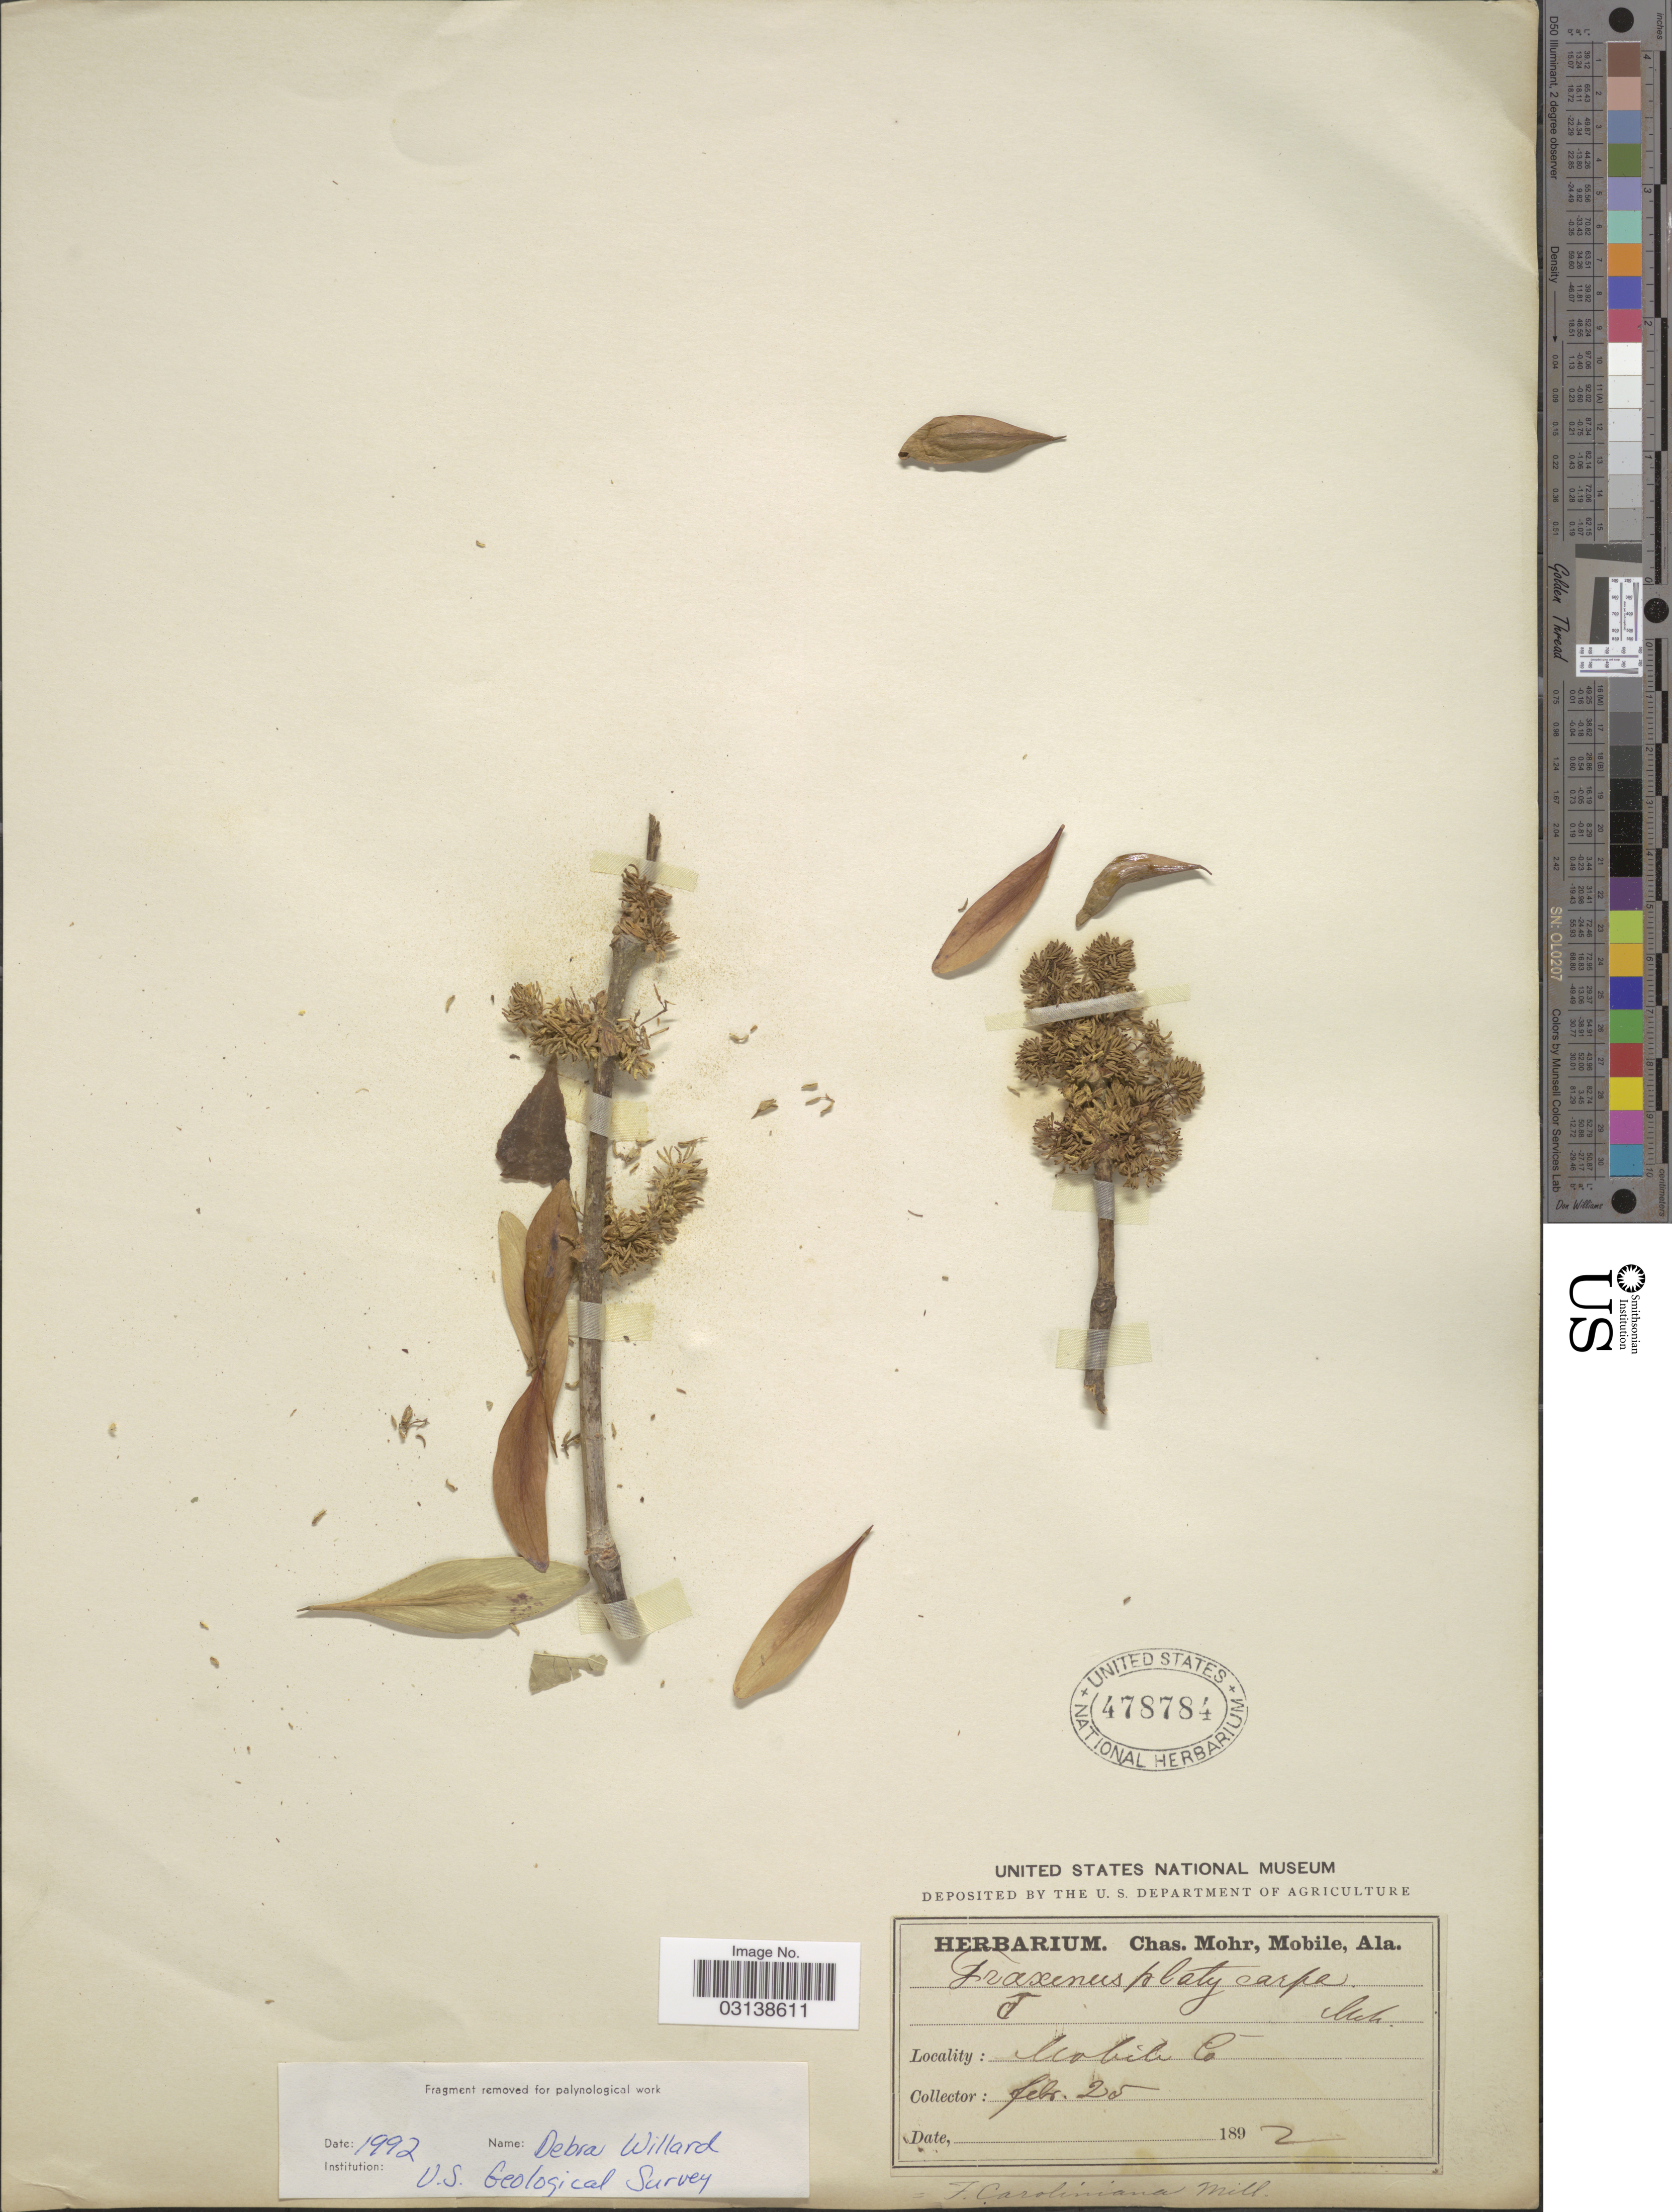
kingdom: Plantae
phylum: Tracheophyta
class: Magnoliopsida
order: Lamiales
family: Oleaceae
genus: Fraxinus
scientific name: Fraxinus caroliniana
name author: Mill.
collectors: ex herb. Charles Mohr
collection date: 1892-02-25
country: United States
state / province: Alabama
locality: Mobile Co.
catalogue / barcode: US 478784